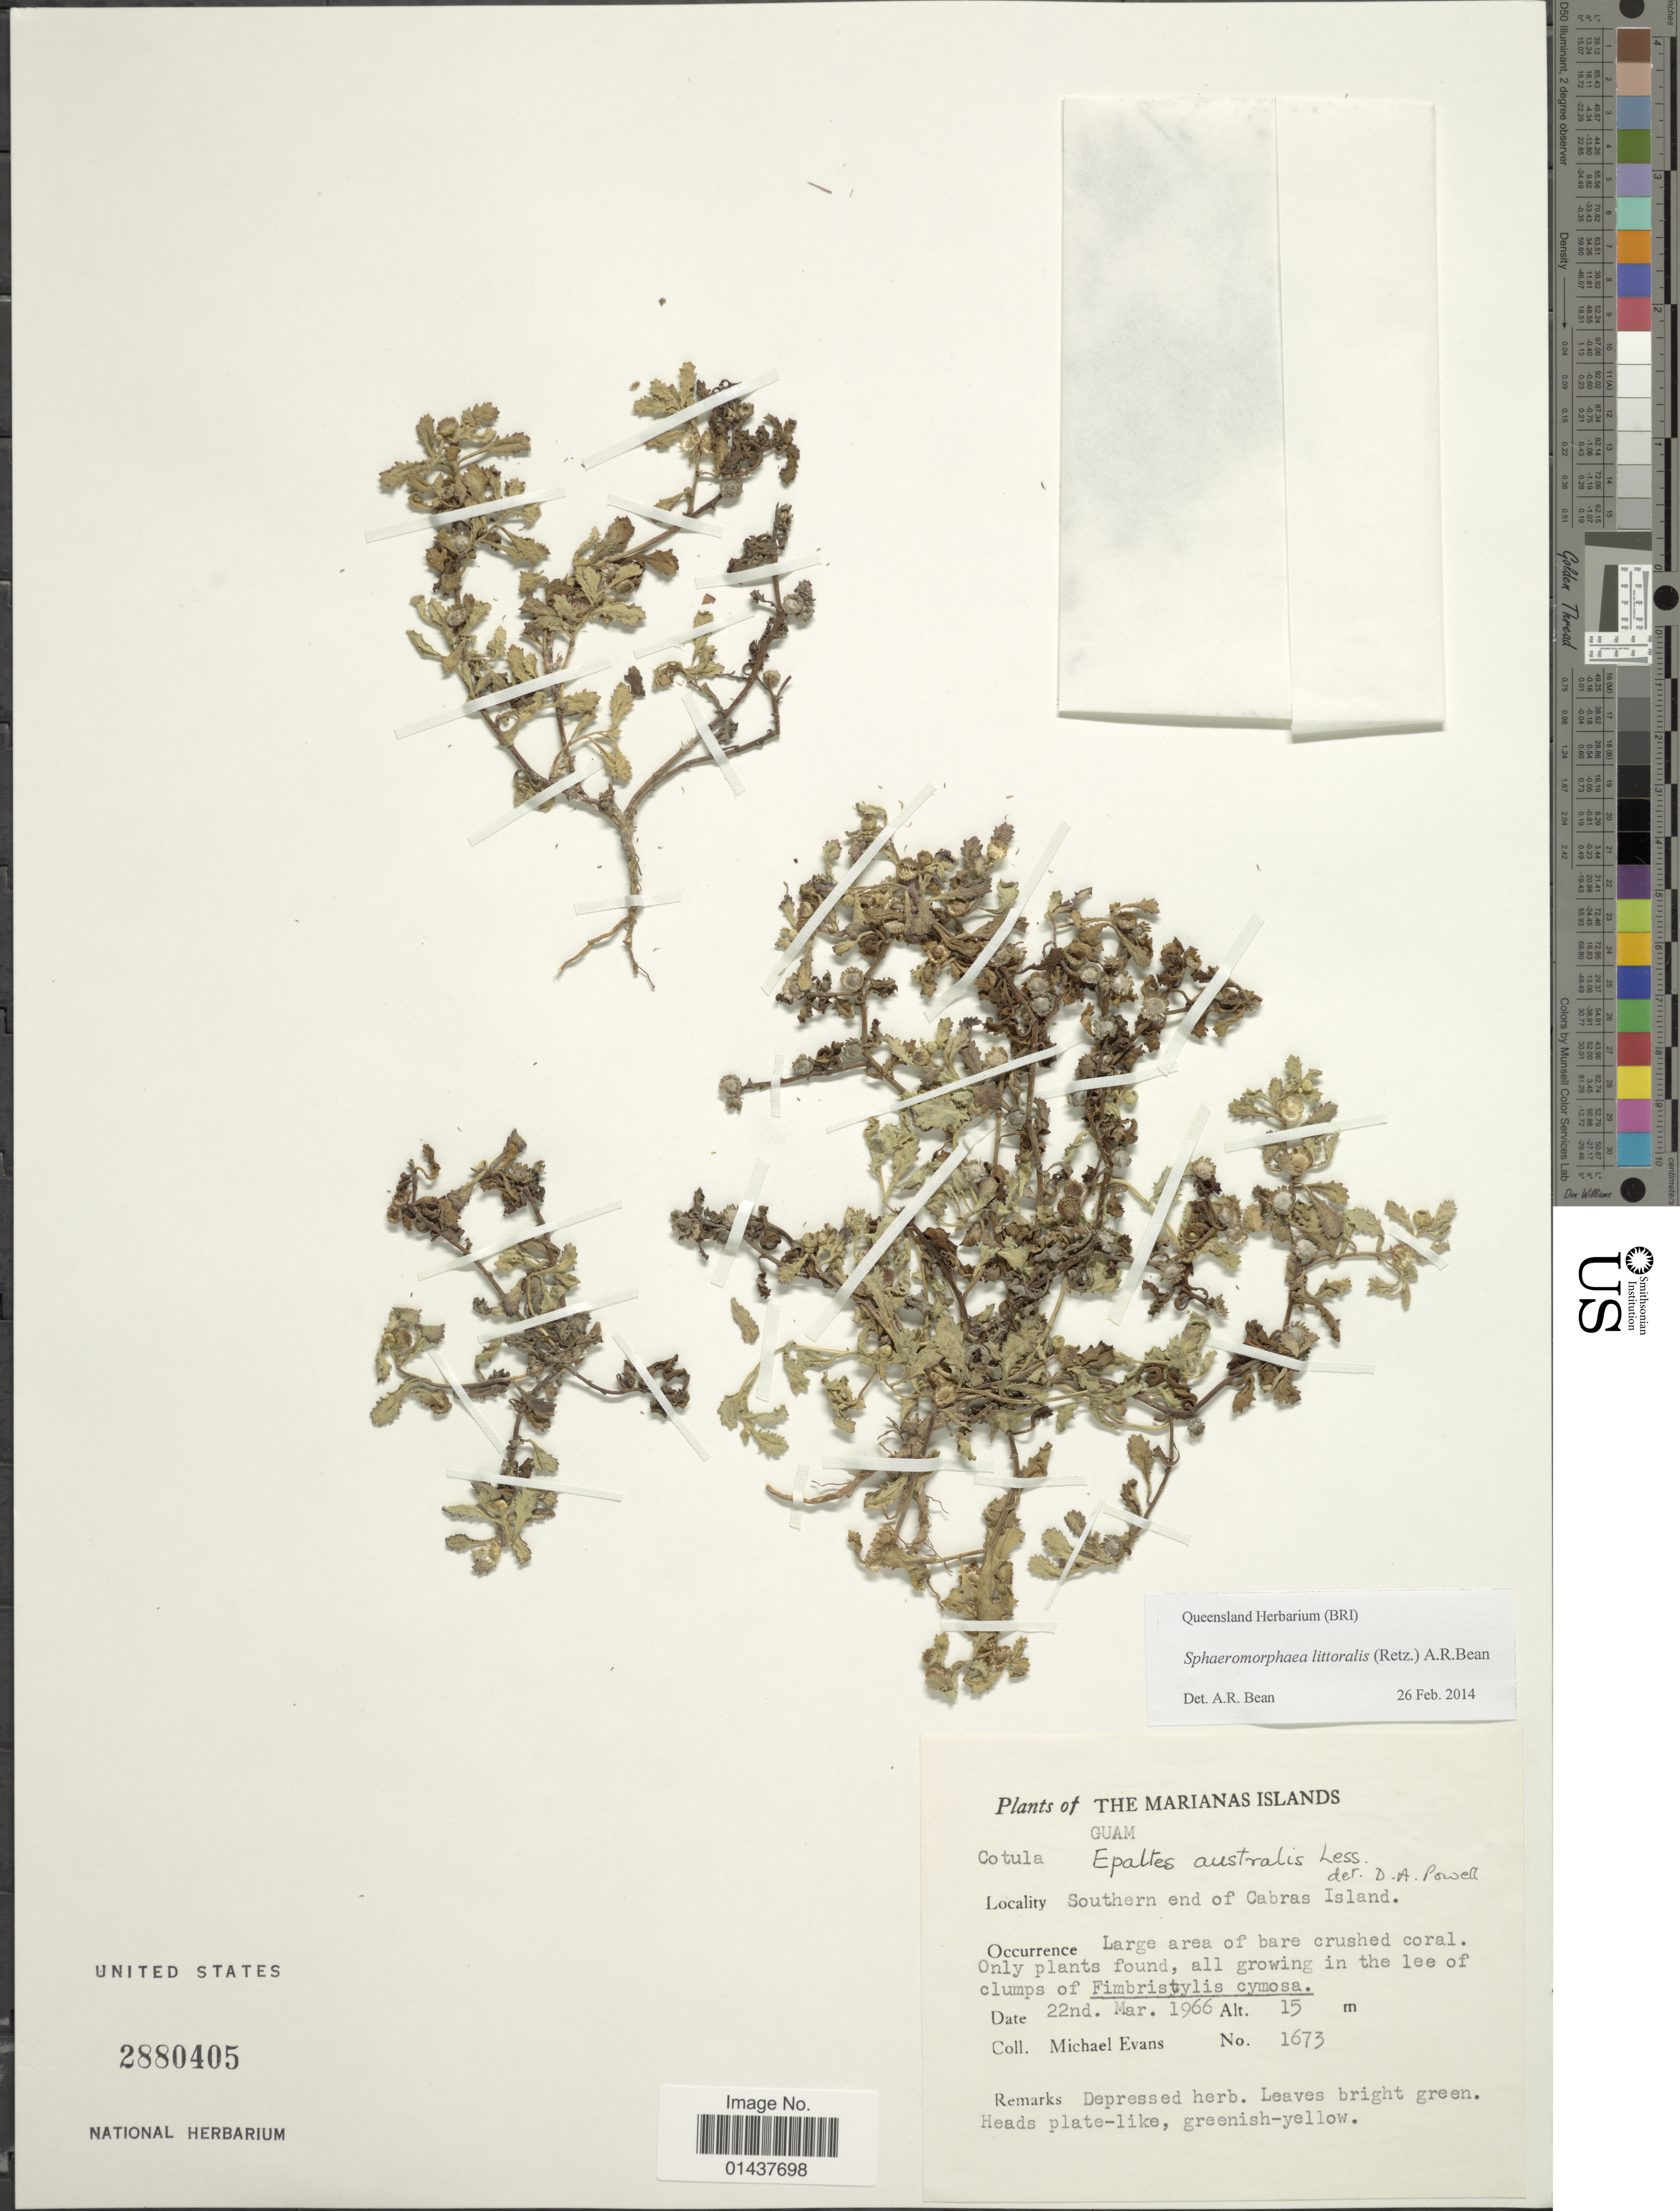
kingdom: Plantae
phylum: Tracheophyta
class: Magnoliopsida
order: Asterales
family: Asteraceae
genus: Sphaeromorphaea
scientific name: Sphaeromorphaea littoralis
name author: (Retz.) A.R. Bean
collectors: M. Evans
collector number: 1673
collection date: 1966-03-22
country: Guam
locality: The Marianas Islands, Southern end of Cabras Island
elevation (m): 15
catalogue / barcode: US 2880405